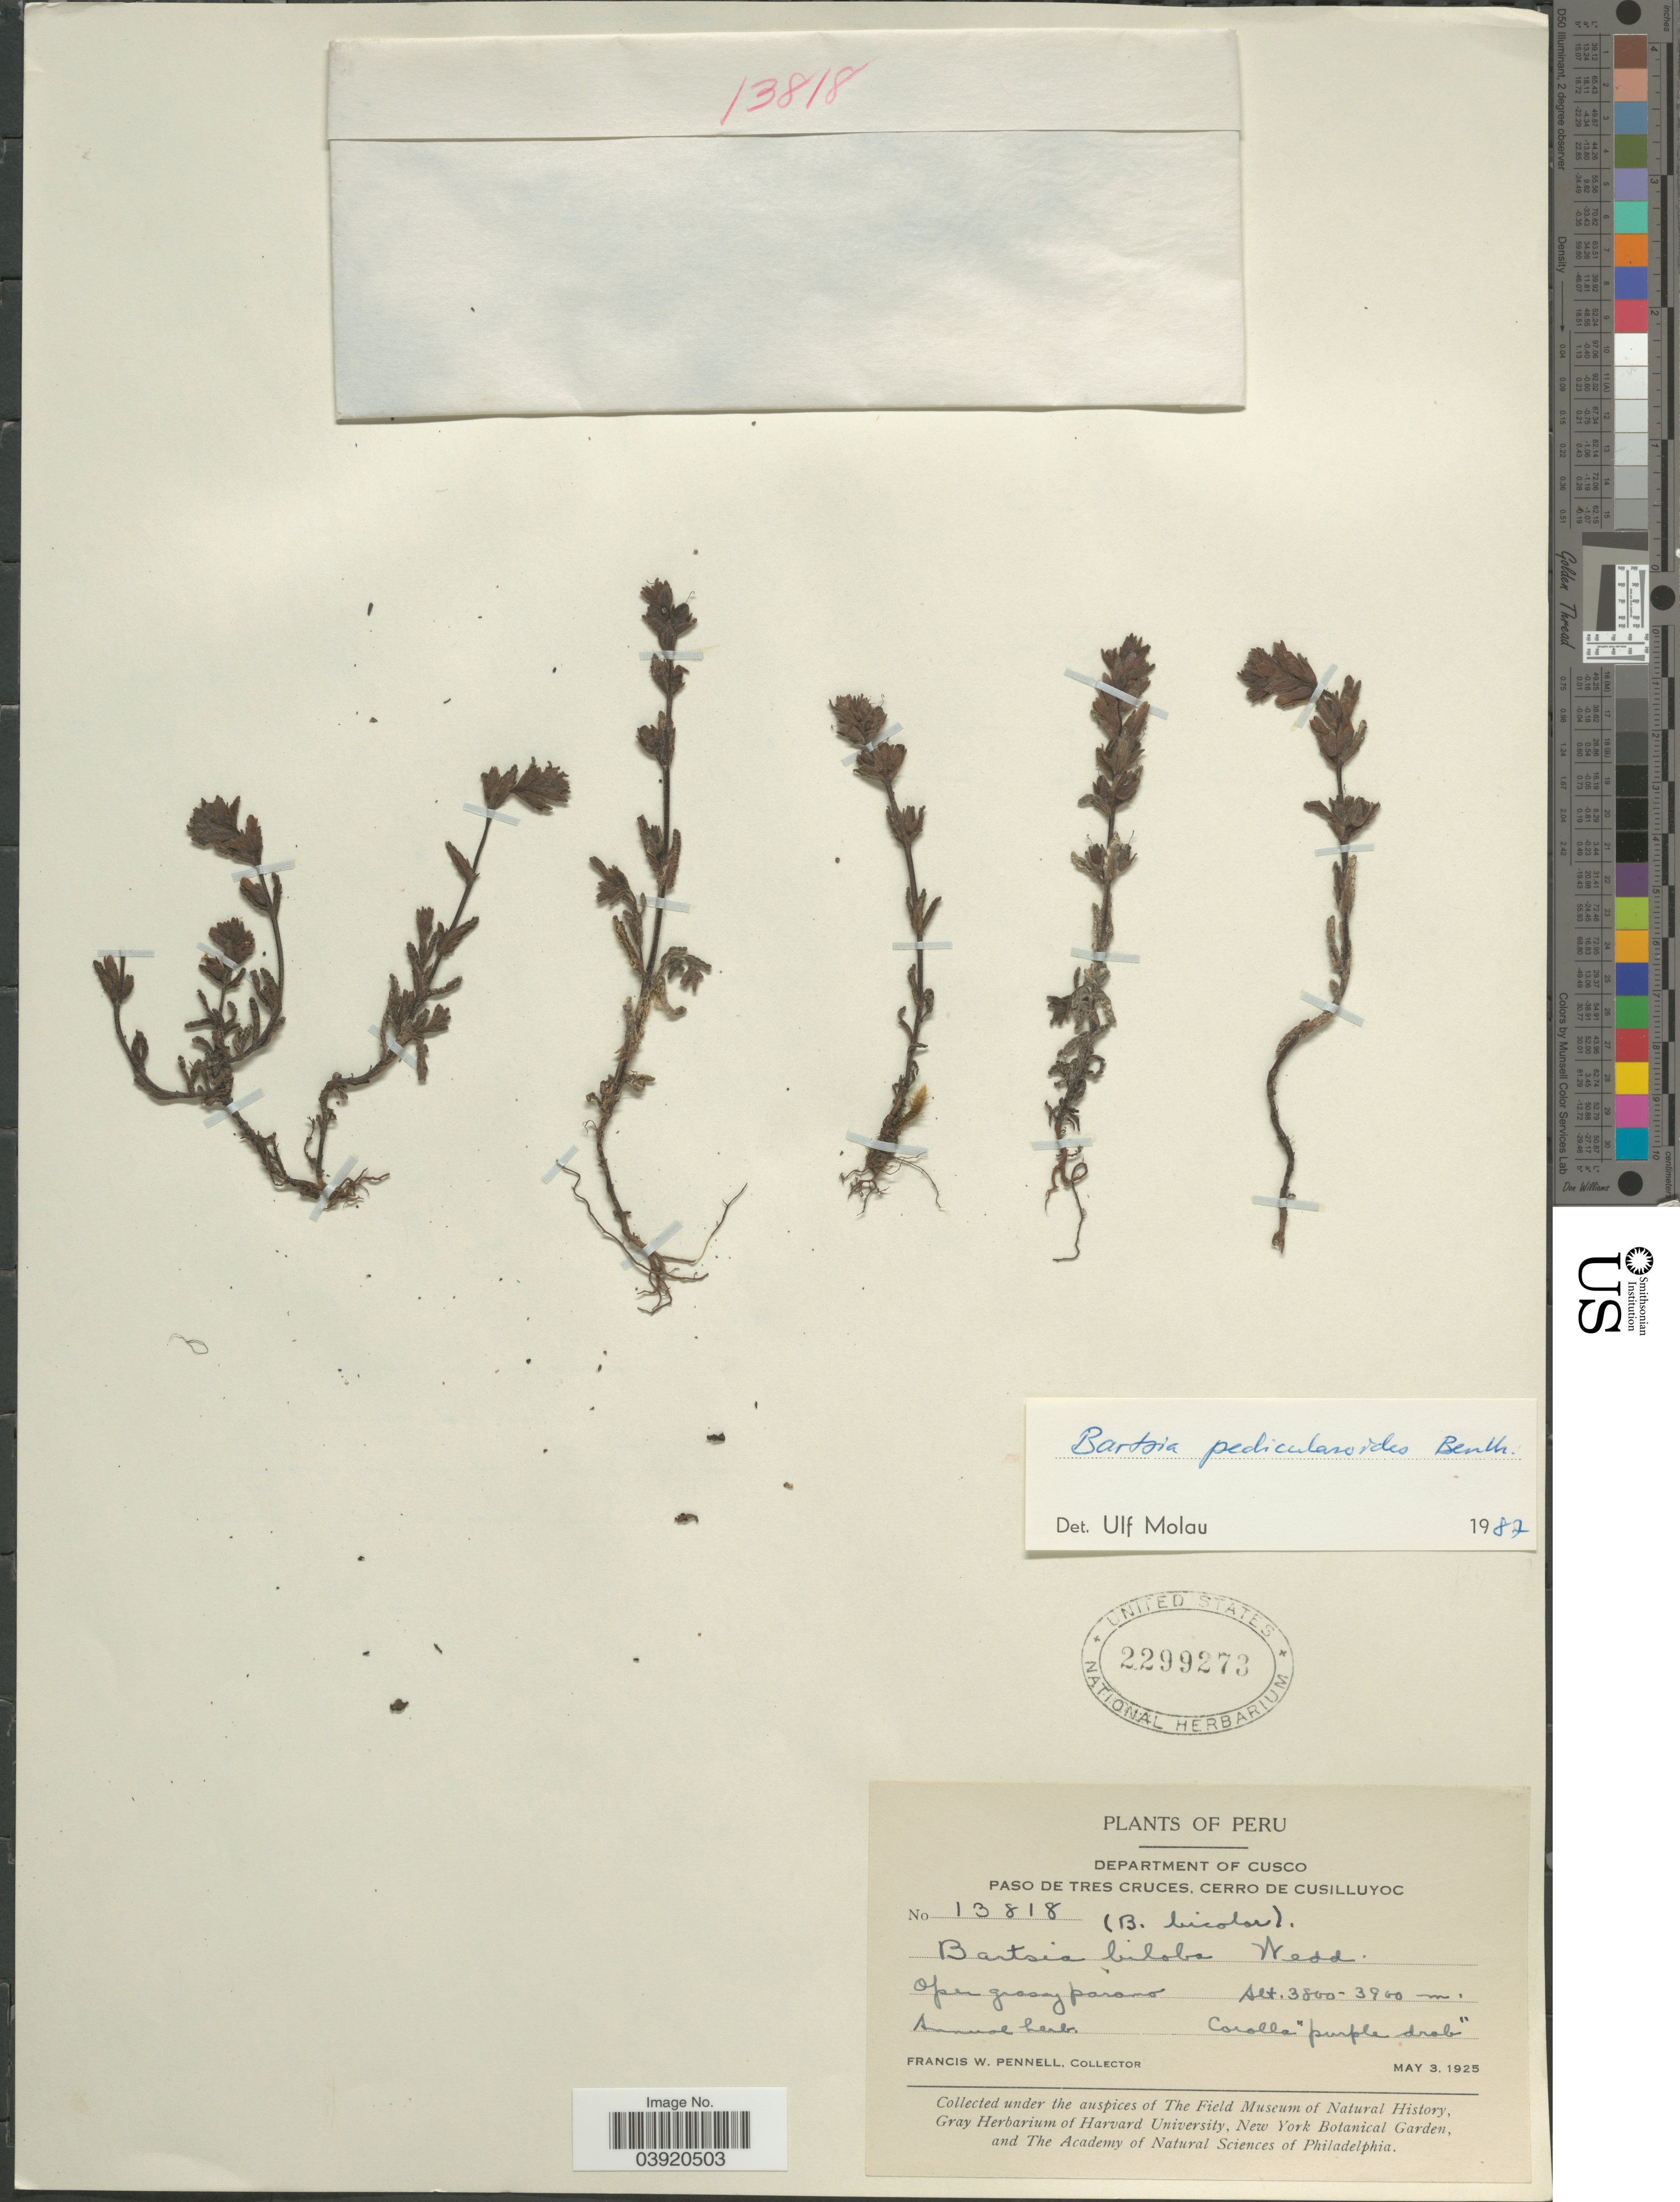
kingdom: Plantae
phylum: Tracheophyta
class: Magnoliopsida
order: Lamiales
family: Orobanchaceae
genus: Bartsia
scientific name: Bartsia pedicularoides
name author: Benth.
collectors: F. W. Pennell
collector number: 13818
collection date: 1925-05-03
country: Peru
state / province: Cusco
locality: Department of Cusco. Paso de Tres Cruces, Cerro de Cusilluyoc.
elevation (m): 3800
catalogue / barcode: US 2299273